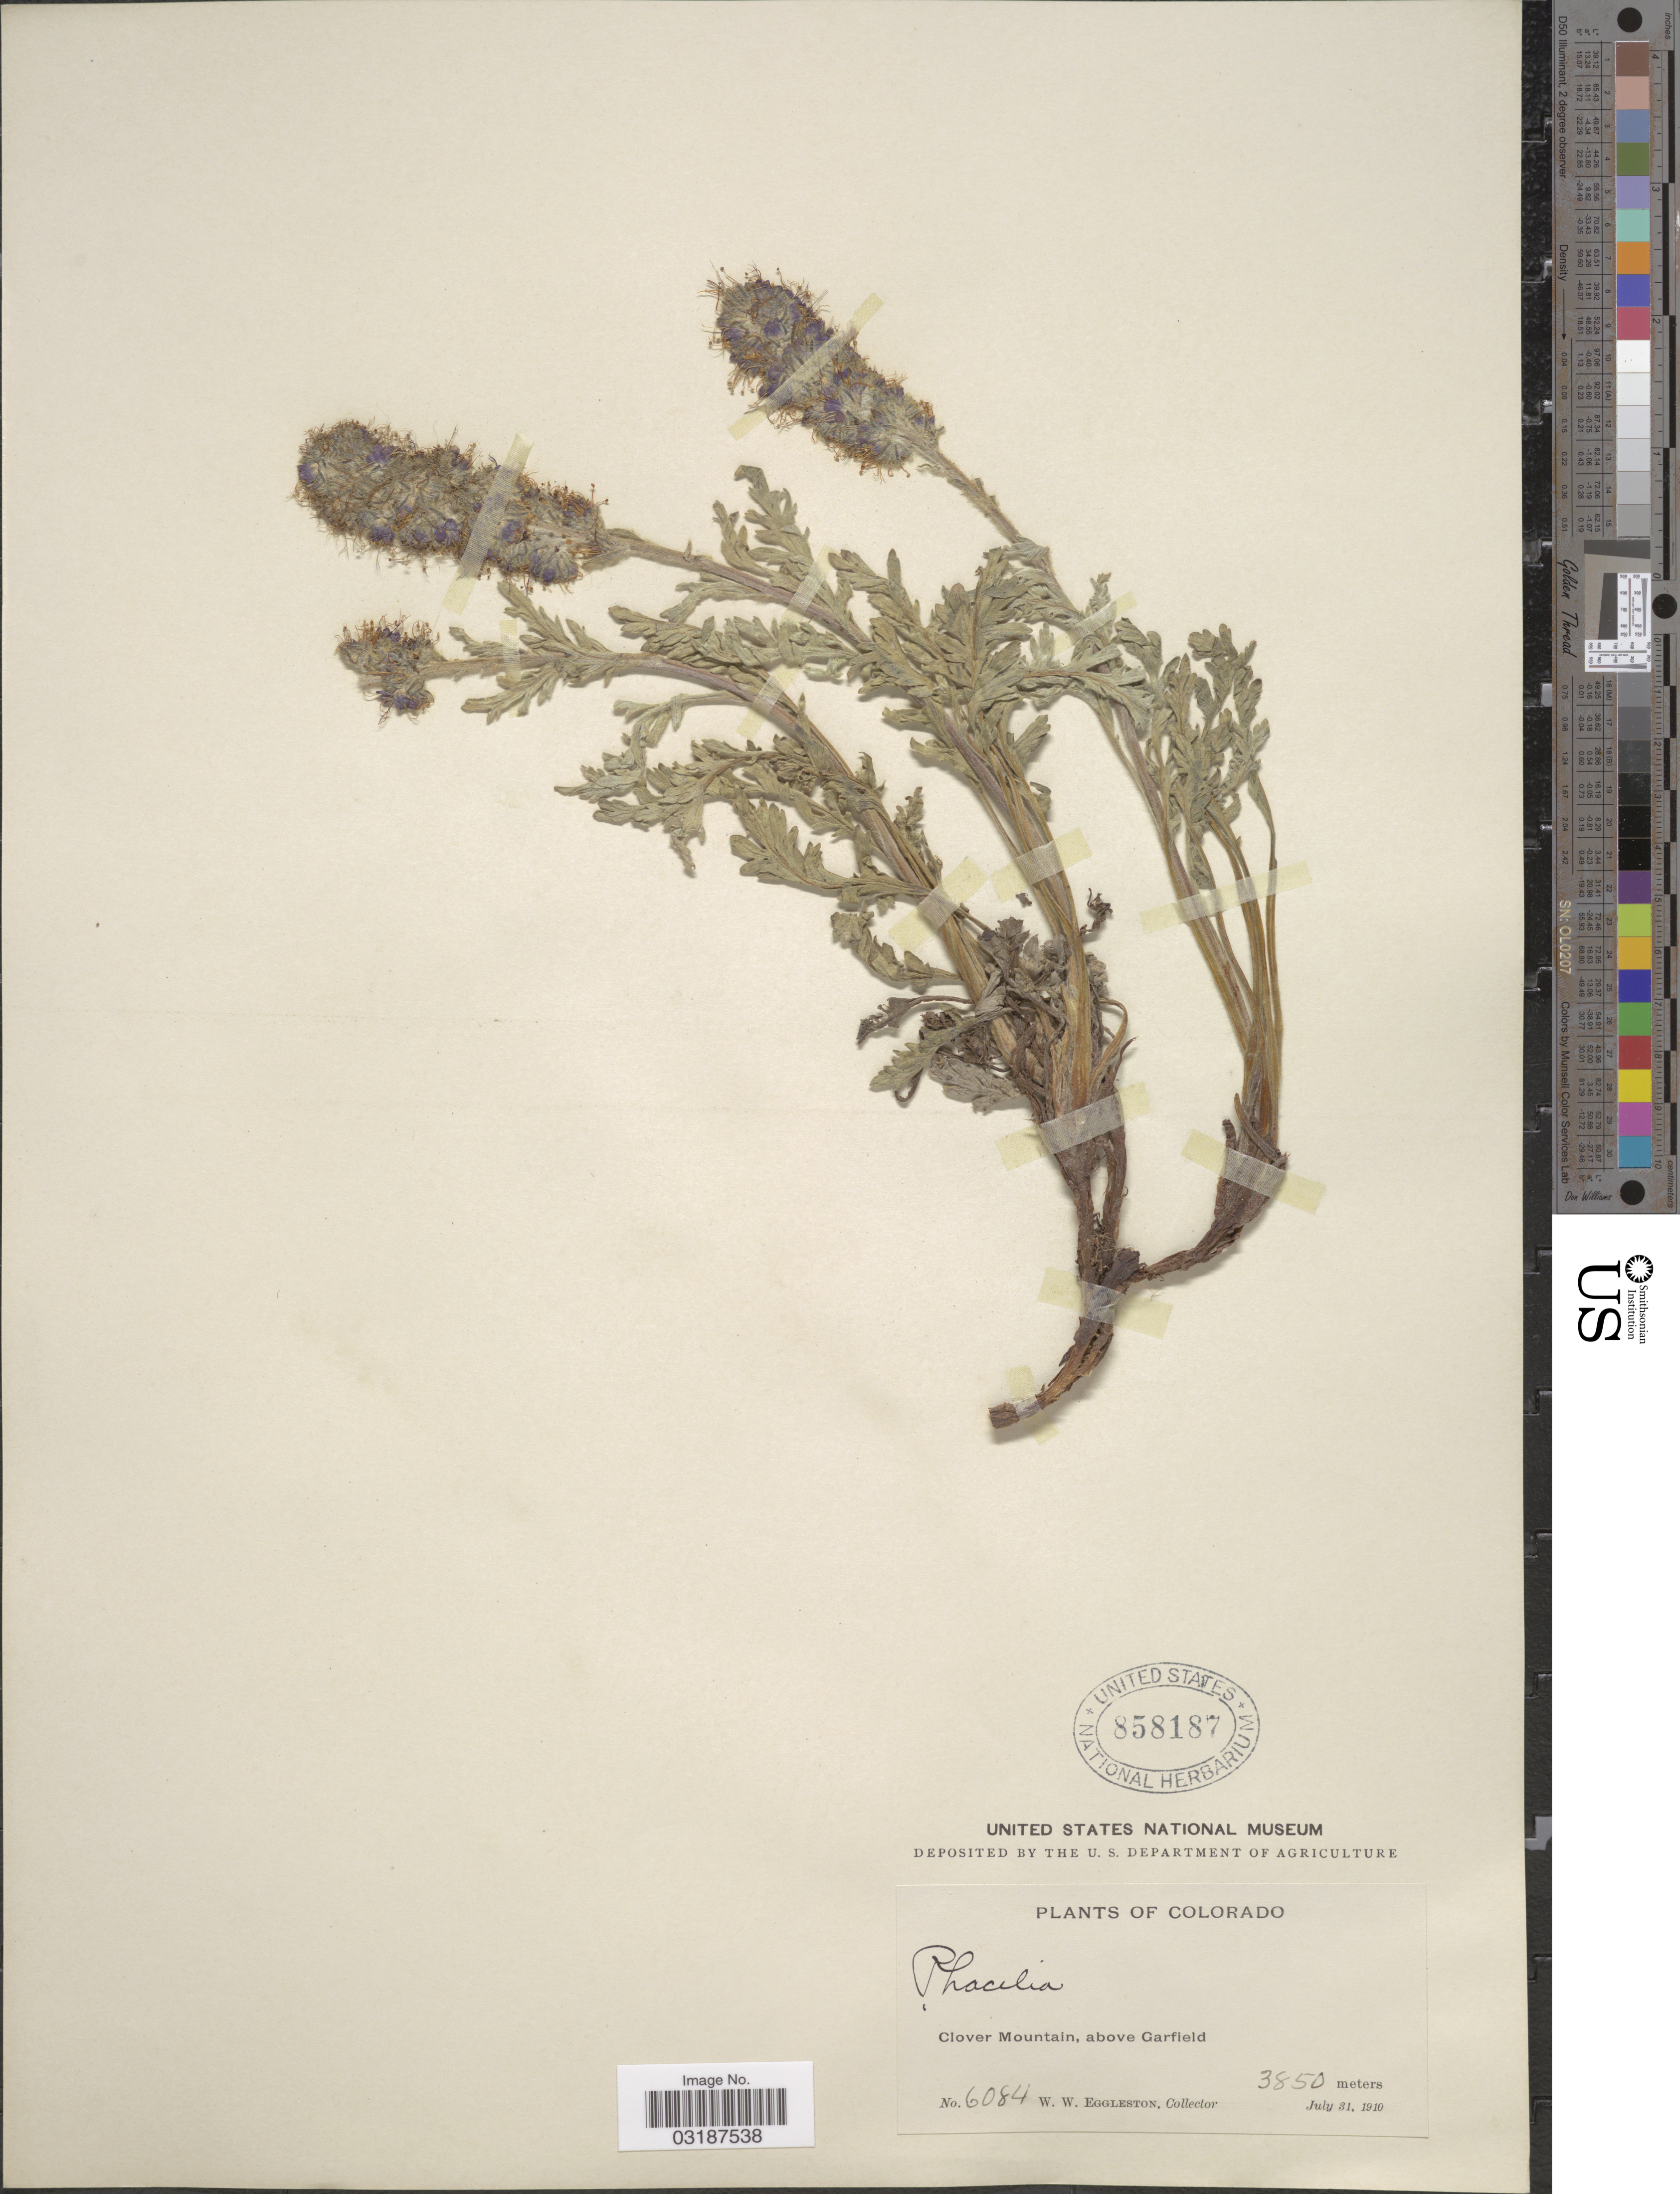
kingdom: Plantae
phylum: Tracheophyta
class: Magnoliopsida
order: Boraginales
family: Hydrophyllaceae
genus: Phacelia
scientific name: Phacelia sericea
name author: (Graham) A. Gray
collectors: W. W. Eggleston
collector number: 6084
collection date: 1910-07-31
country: United States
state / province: Colorado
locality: Clover Mountain, above Garfield.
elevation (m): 3850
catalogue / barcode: US 858187